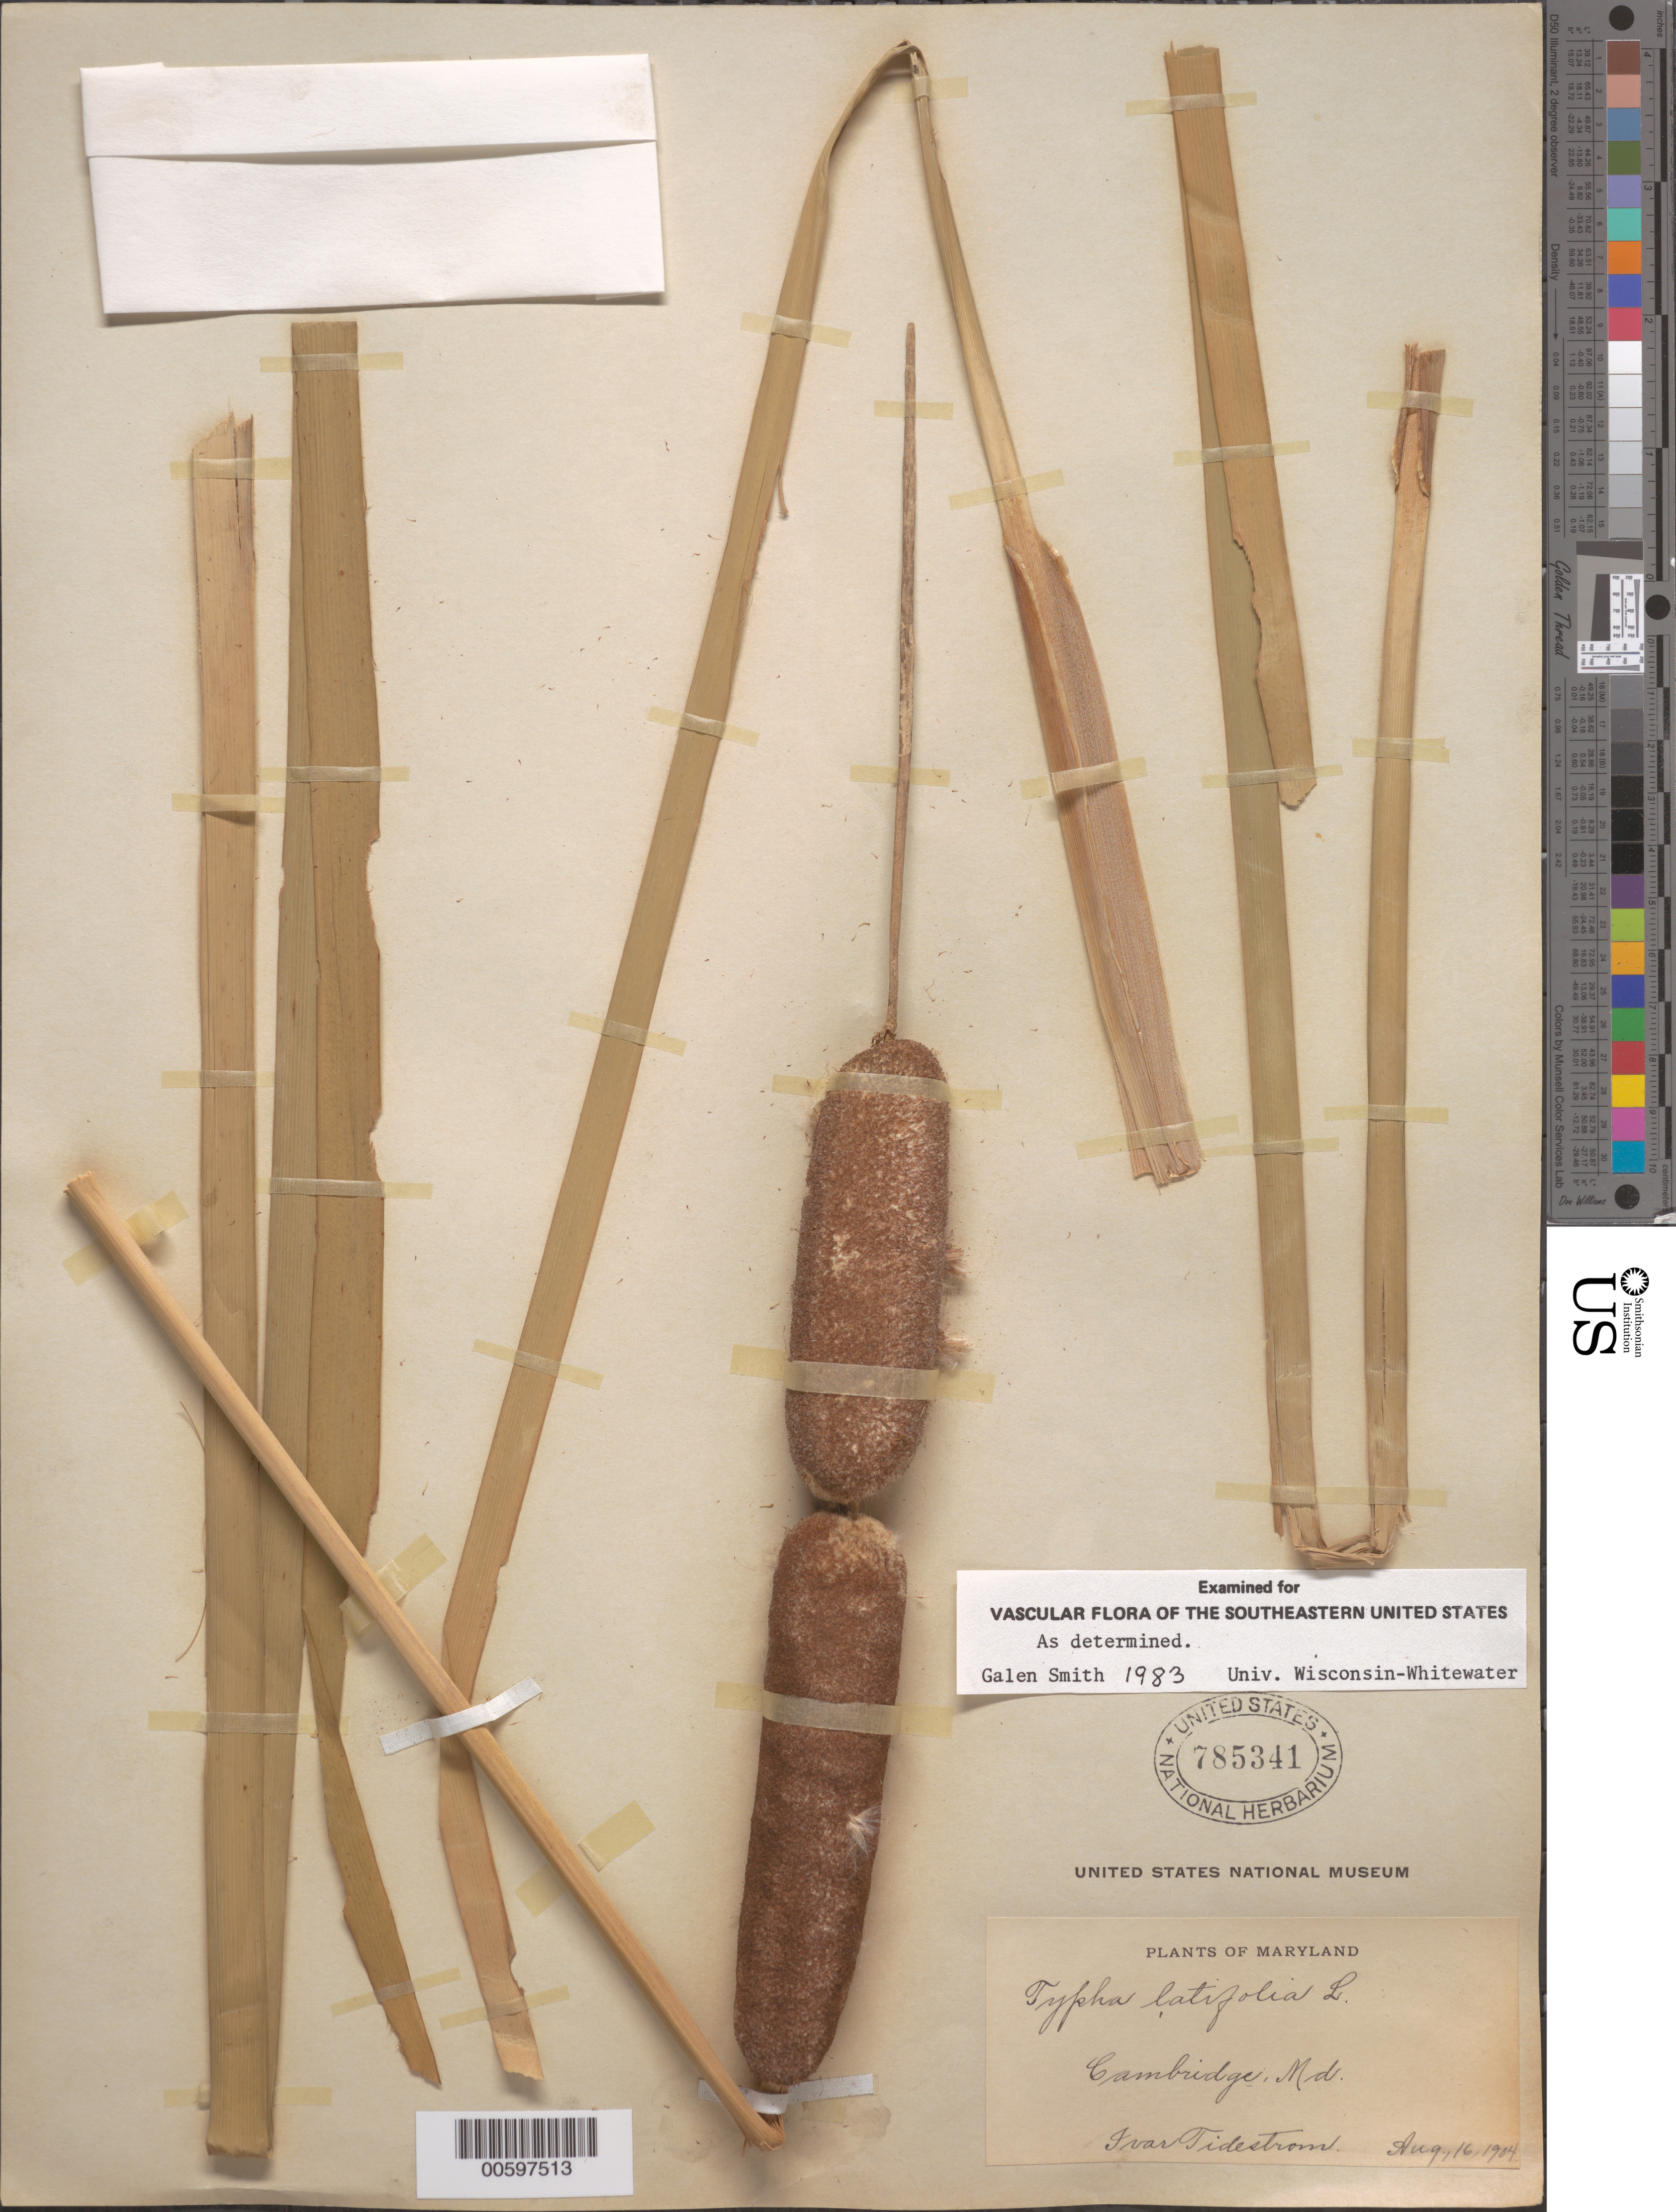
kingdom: Plantae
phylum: Tracheophyta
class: Liliopsida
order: Poales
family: Typhaceae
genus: Typha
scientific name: Typha latifolia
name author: L.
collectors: I. F. Tidestrom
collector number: s/m/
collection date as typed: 16 Aug 1904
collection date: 1904-08-16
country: United States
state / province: Maryland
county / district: Dorchester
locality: Cambridge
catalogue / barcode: US 785341